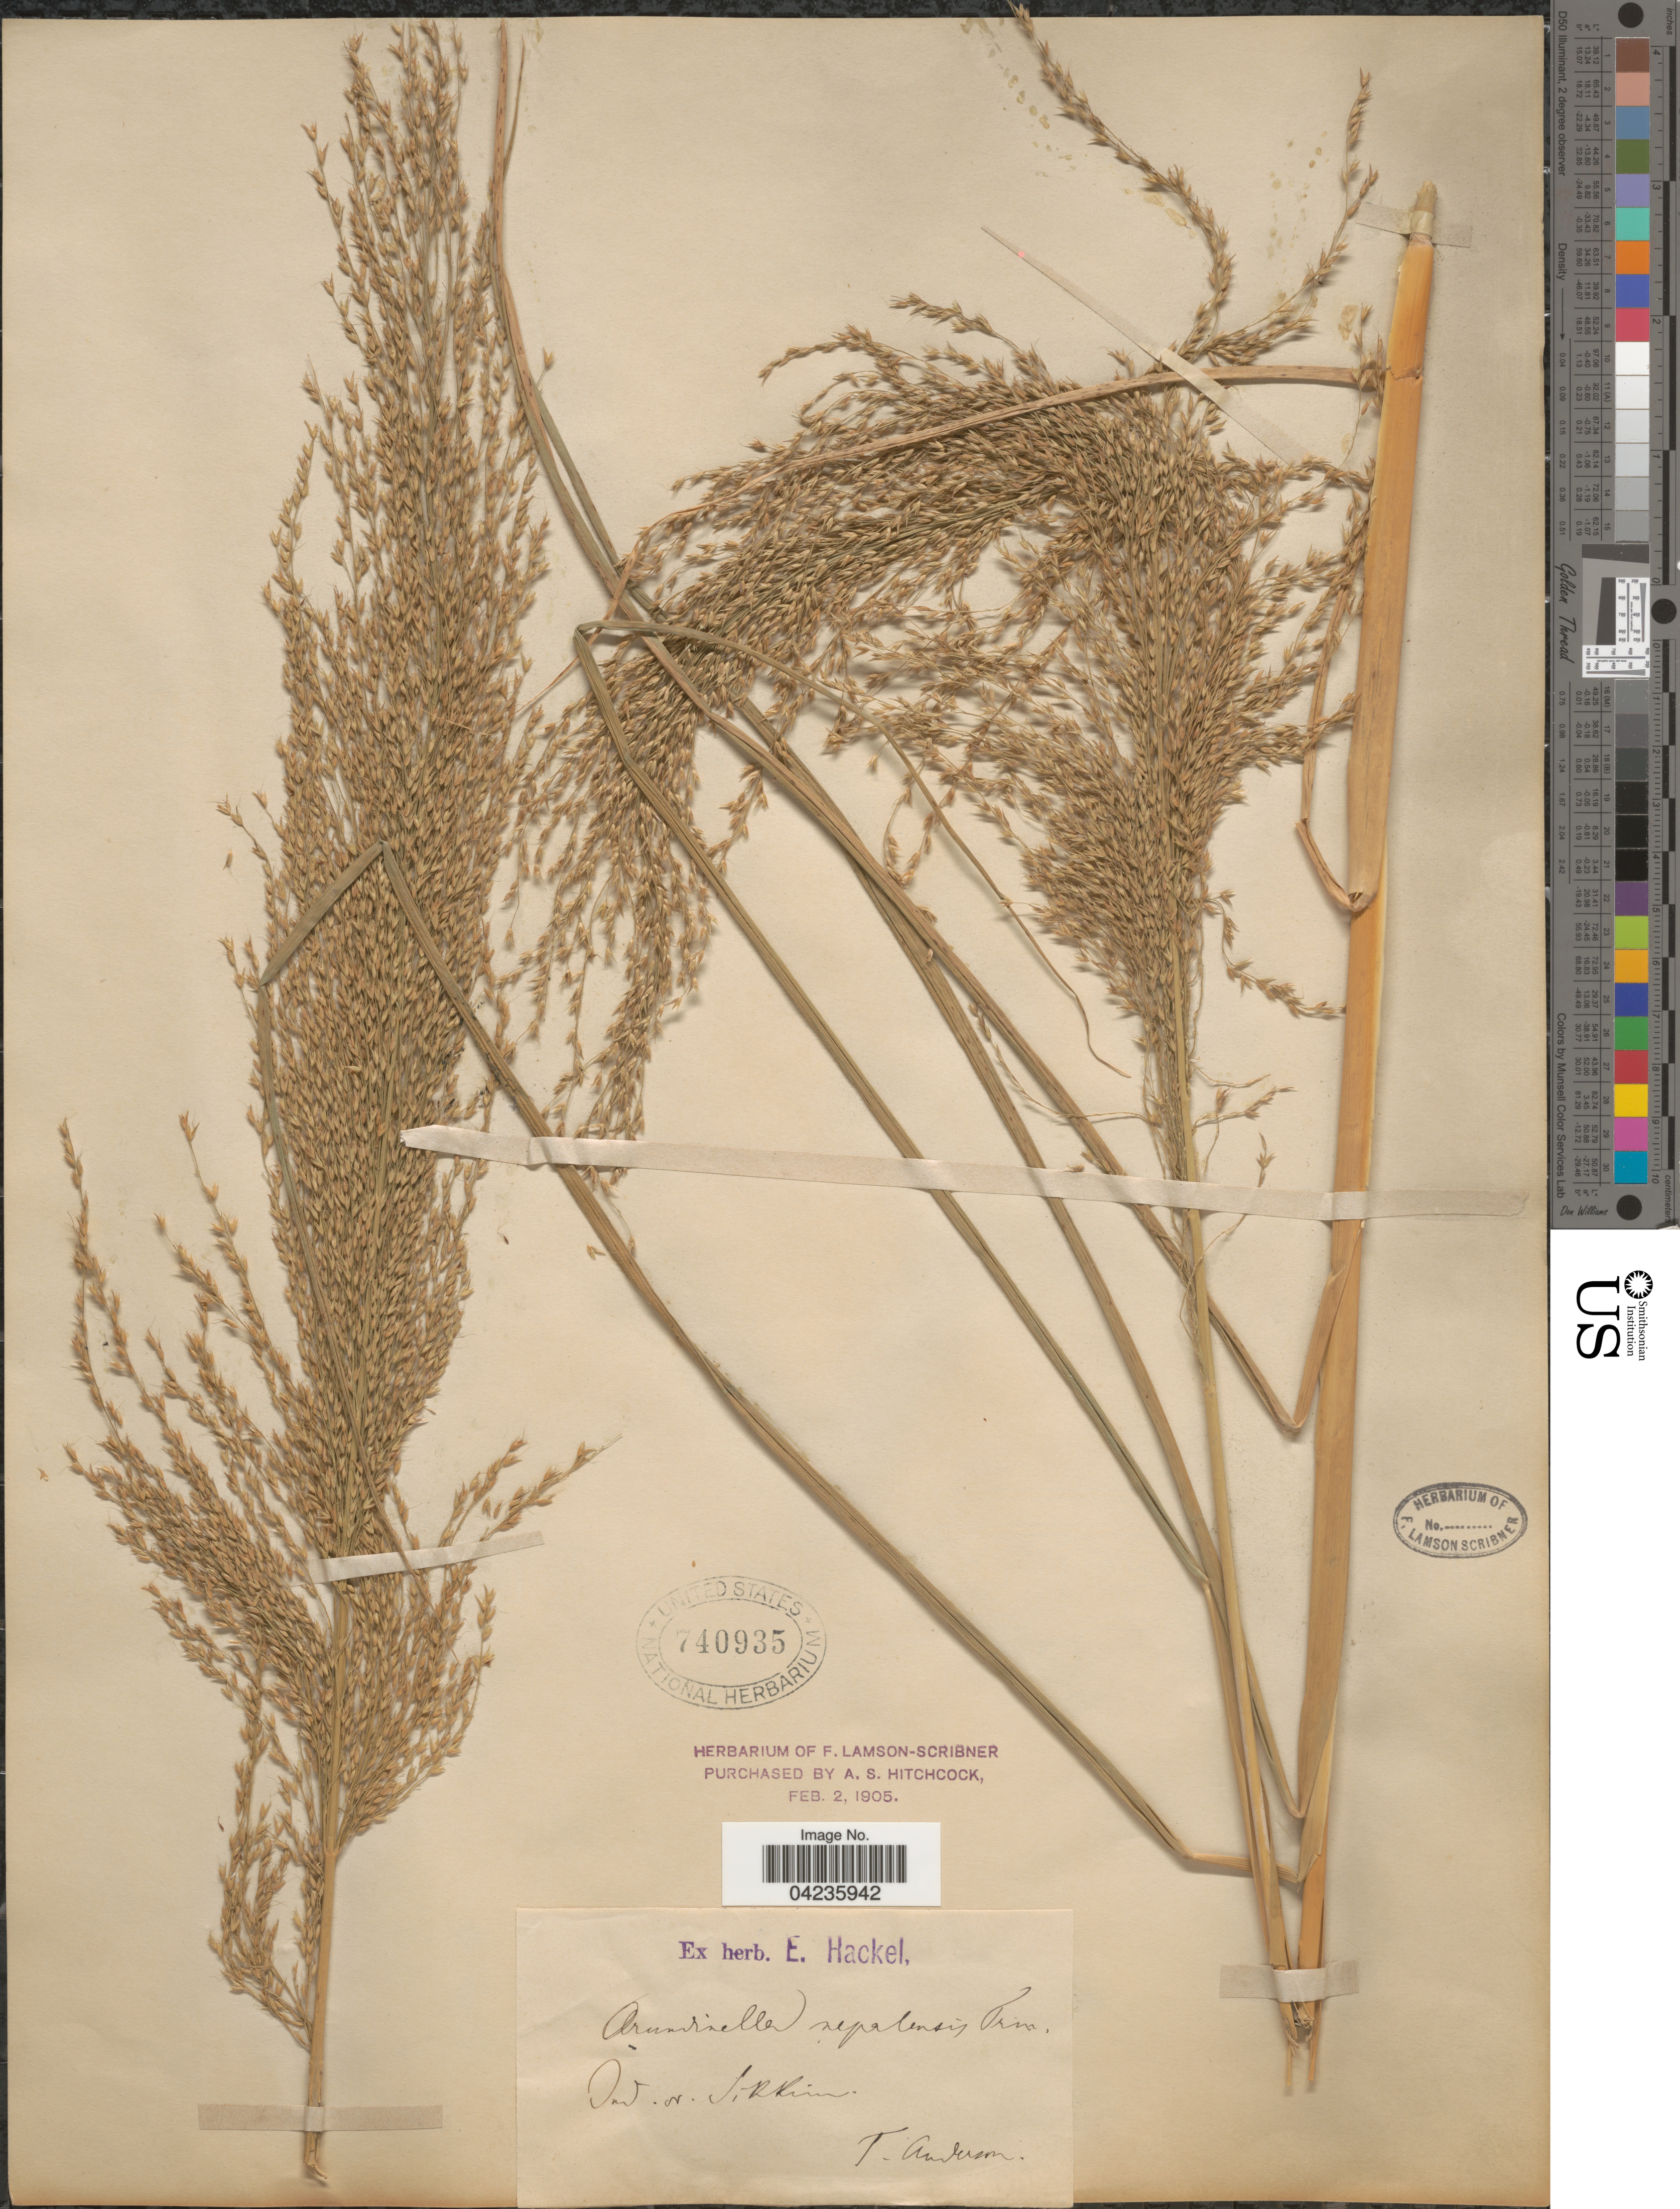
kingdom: Plantae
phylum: Tracheophyta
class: Liliopsida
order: Poales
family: Poaceae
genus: Arundinella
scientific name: Arundinella nepalensis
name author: Trin.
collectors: T. Anderson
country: India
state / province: Sikkim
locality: Ind. or.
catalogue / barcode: US 740935